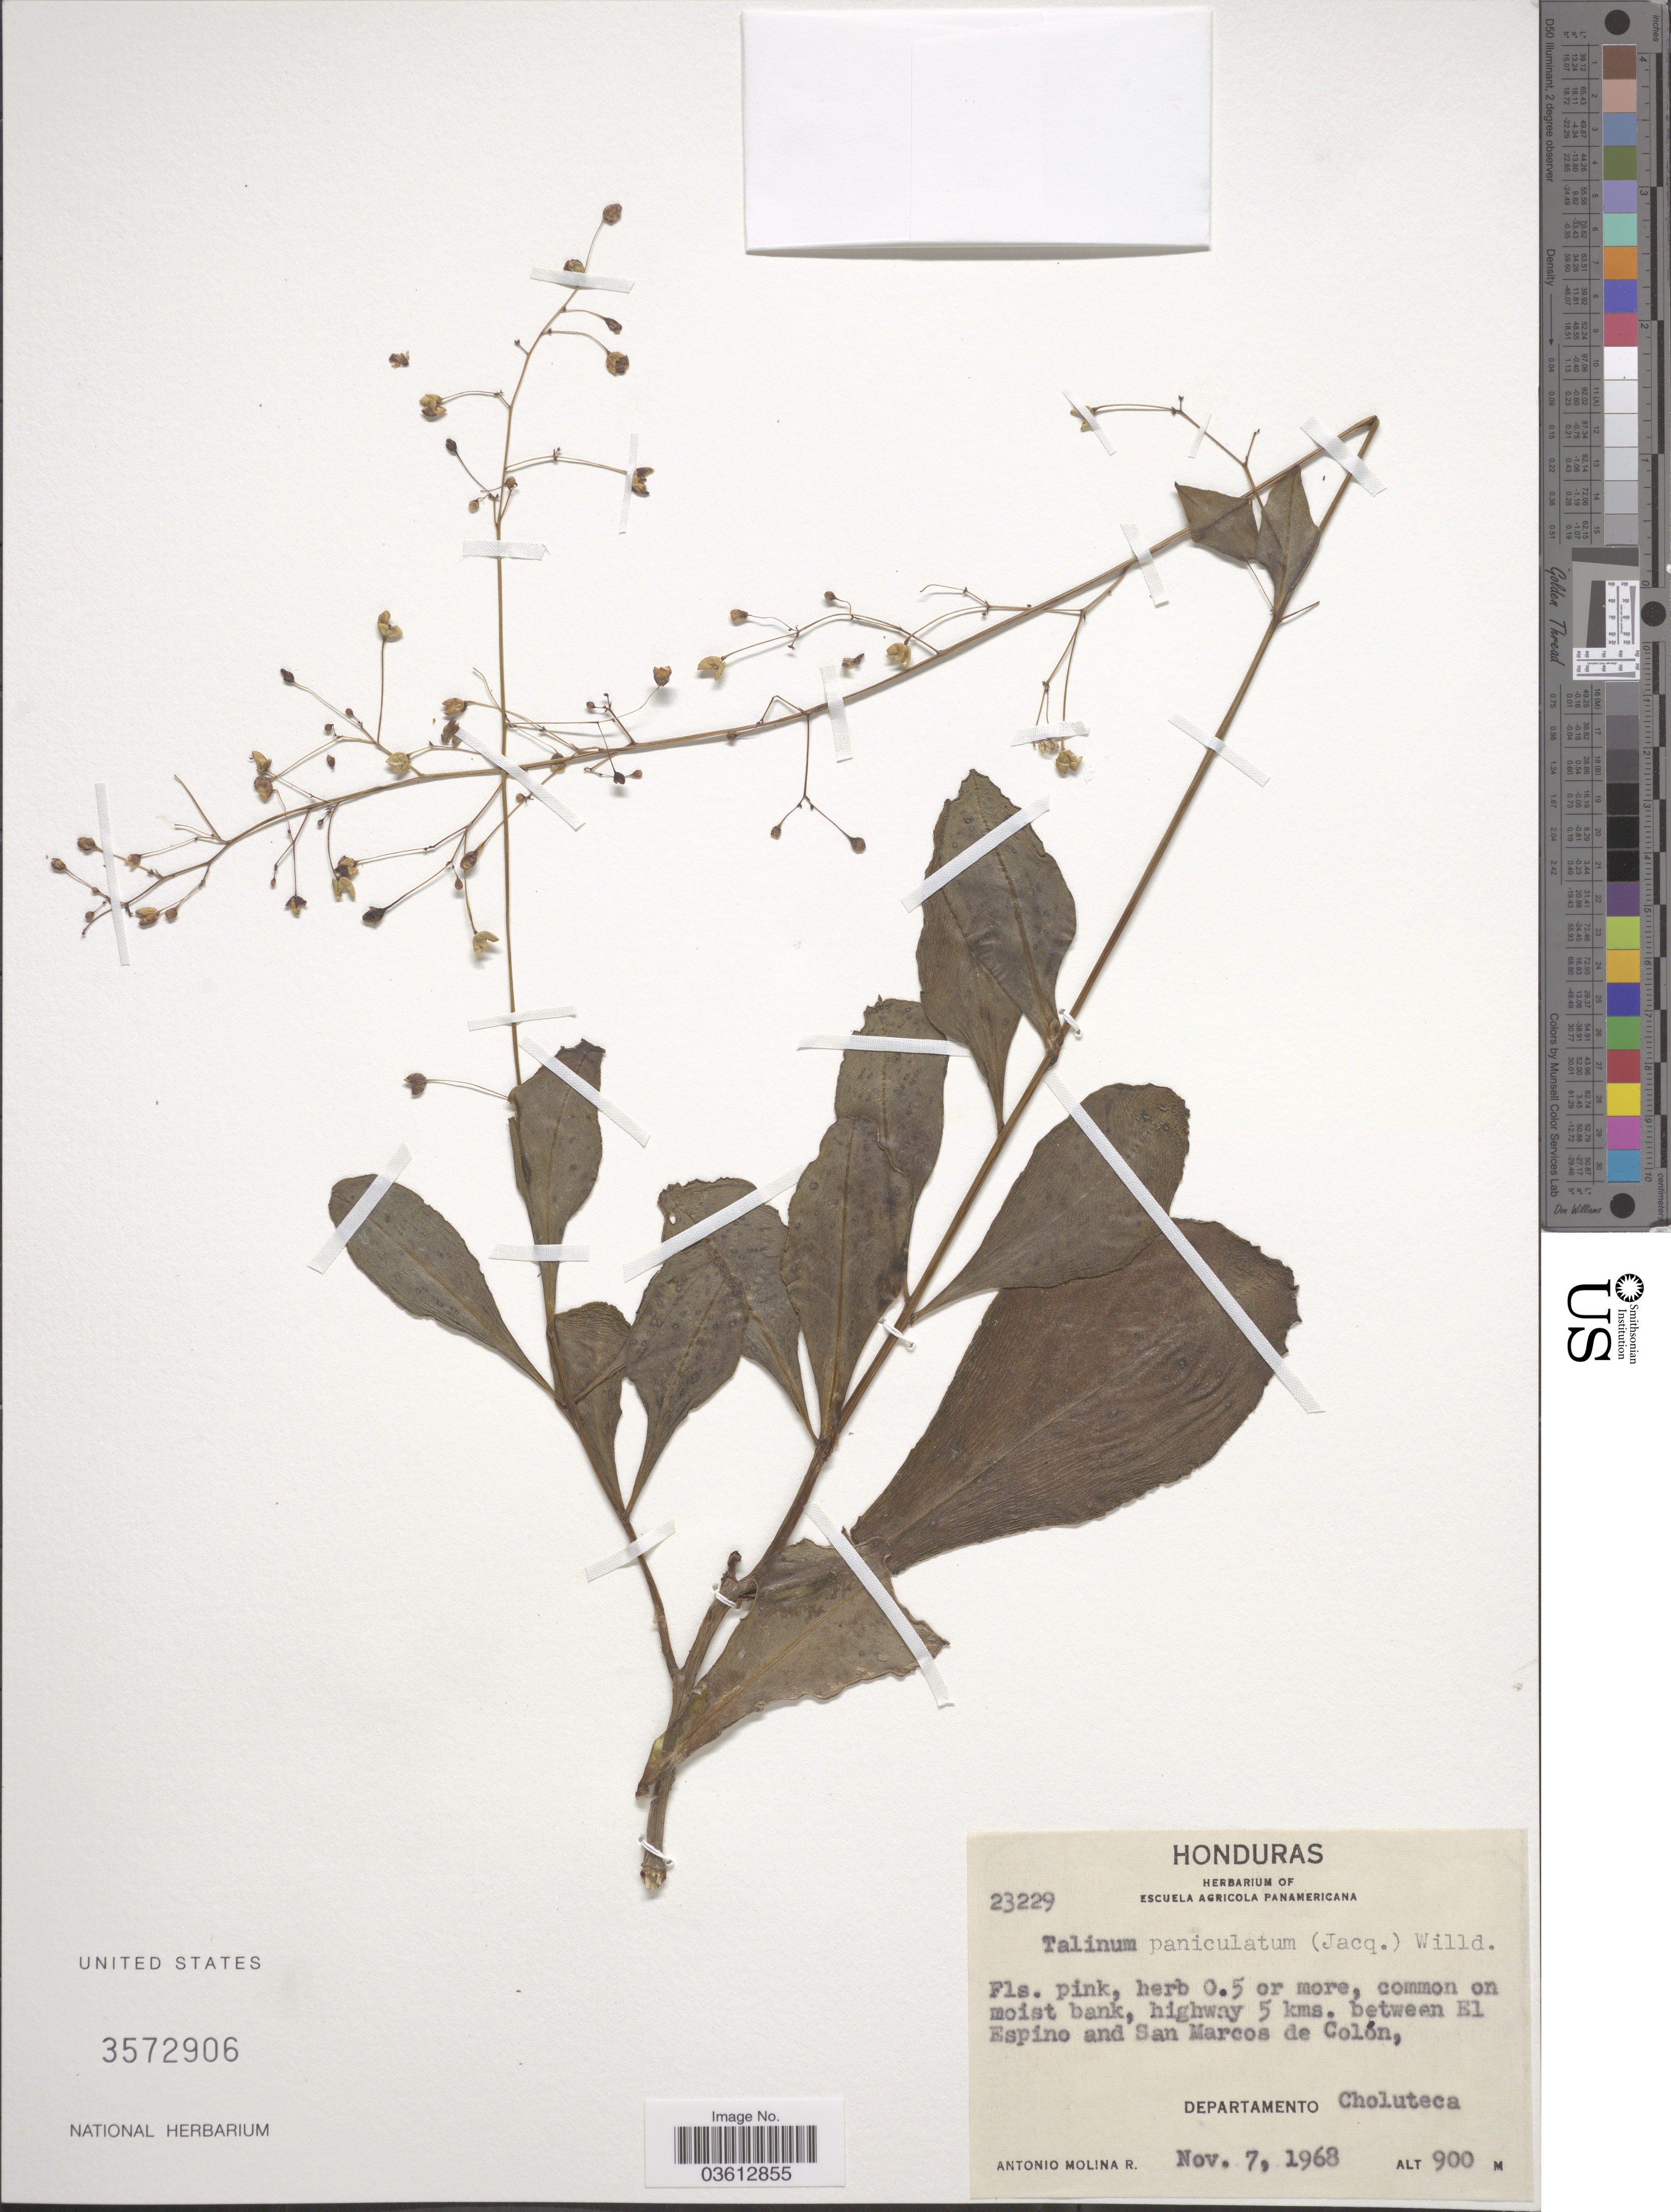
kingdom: Plantae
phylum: Tracheophyta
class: Magnoliopsida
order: Caryophyllales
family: Talinaceae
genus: Talinum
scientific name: Talinum paniculatum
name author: (Jacq.) Gaertn.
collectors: A. Molina R.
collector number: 23229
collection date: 1968-11-07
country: Honduras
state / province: Choluteca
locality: On moist bank, highway 5 kms. between El Espino and San Marcos de Colón. Departamento Choluteca.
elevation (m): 900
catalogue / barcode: US 3572906